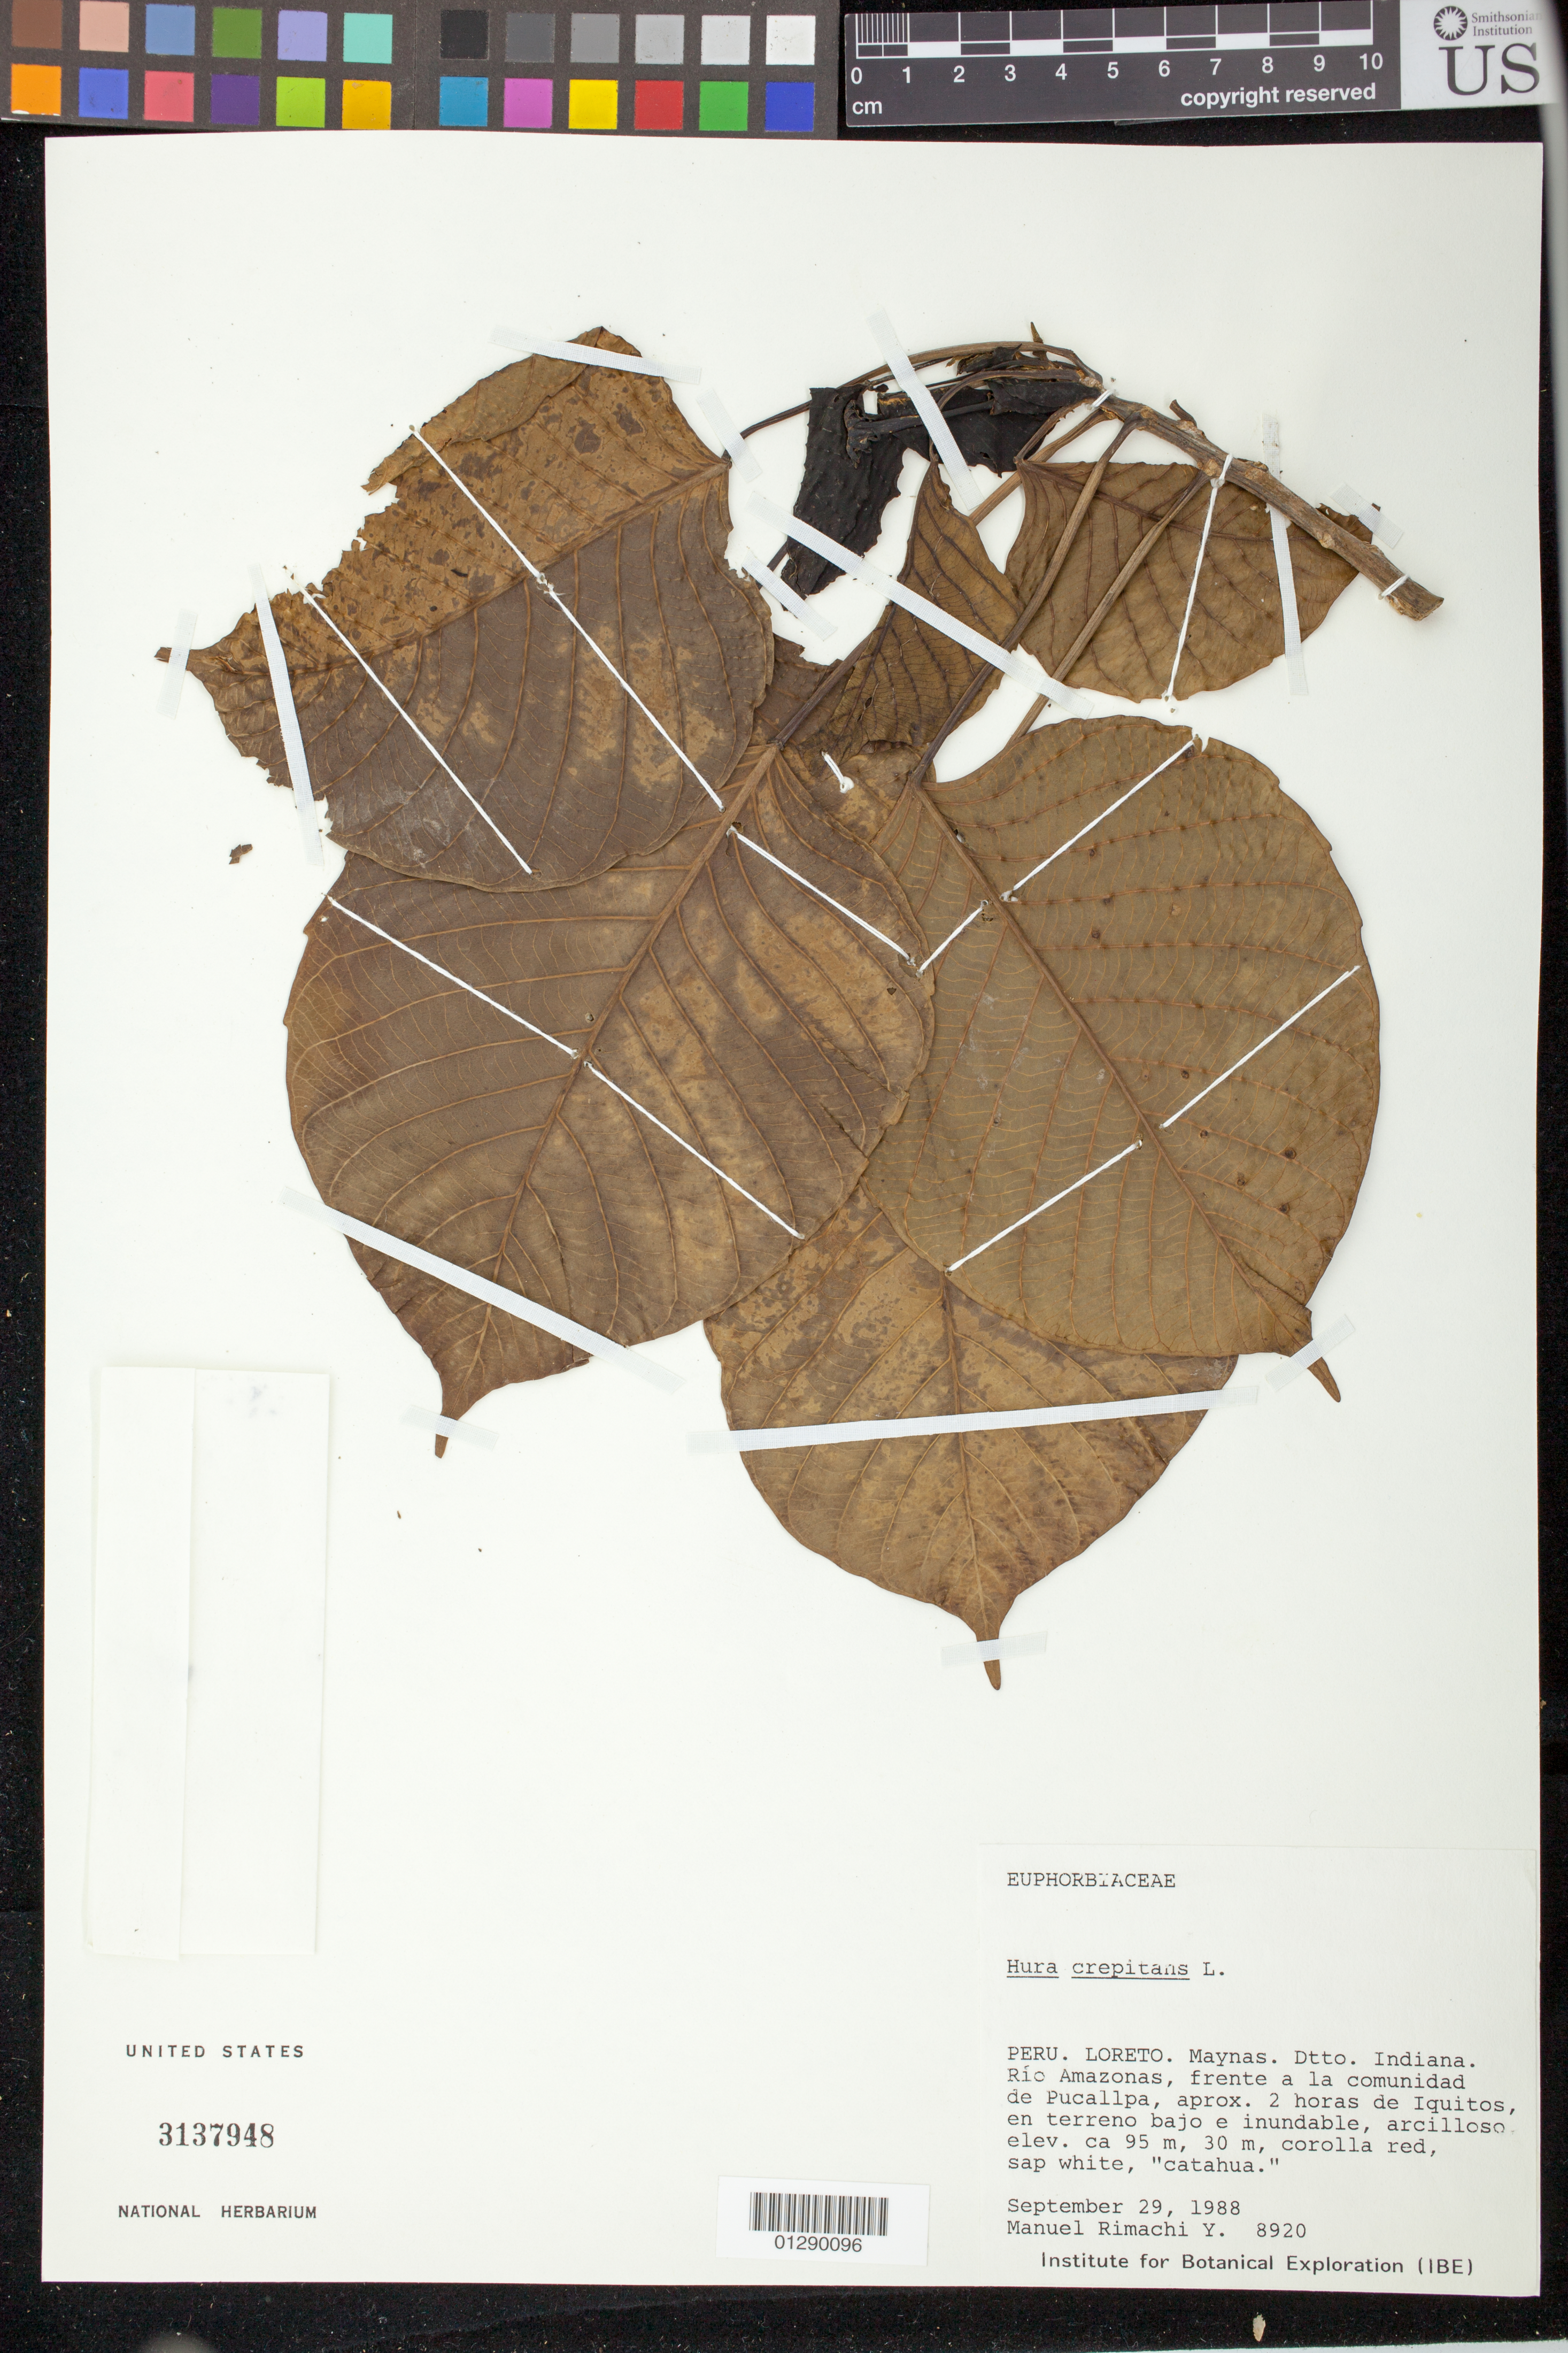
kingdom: Plantae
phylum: Tracheophyta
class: Magnoliopsida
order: Malpighiales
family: Euphorbiaceae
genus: Hura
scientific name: Hura crepitans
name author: L.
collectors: M. Rimachi Y.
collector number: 8920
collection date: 1988-09-29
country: Peru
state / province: Loreto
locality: Maynas. Dtto. Indiana. Rio Amazonas, frente a la comunidad de Pucallpa, aprox. 2 horas de Iquitos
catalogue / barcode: US 3137948